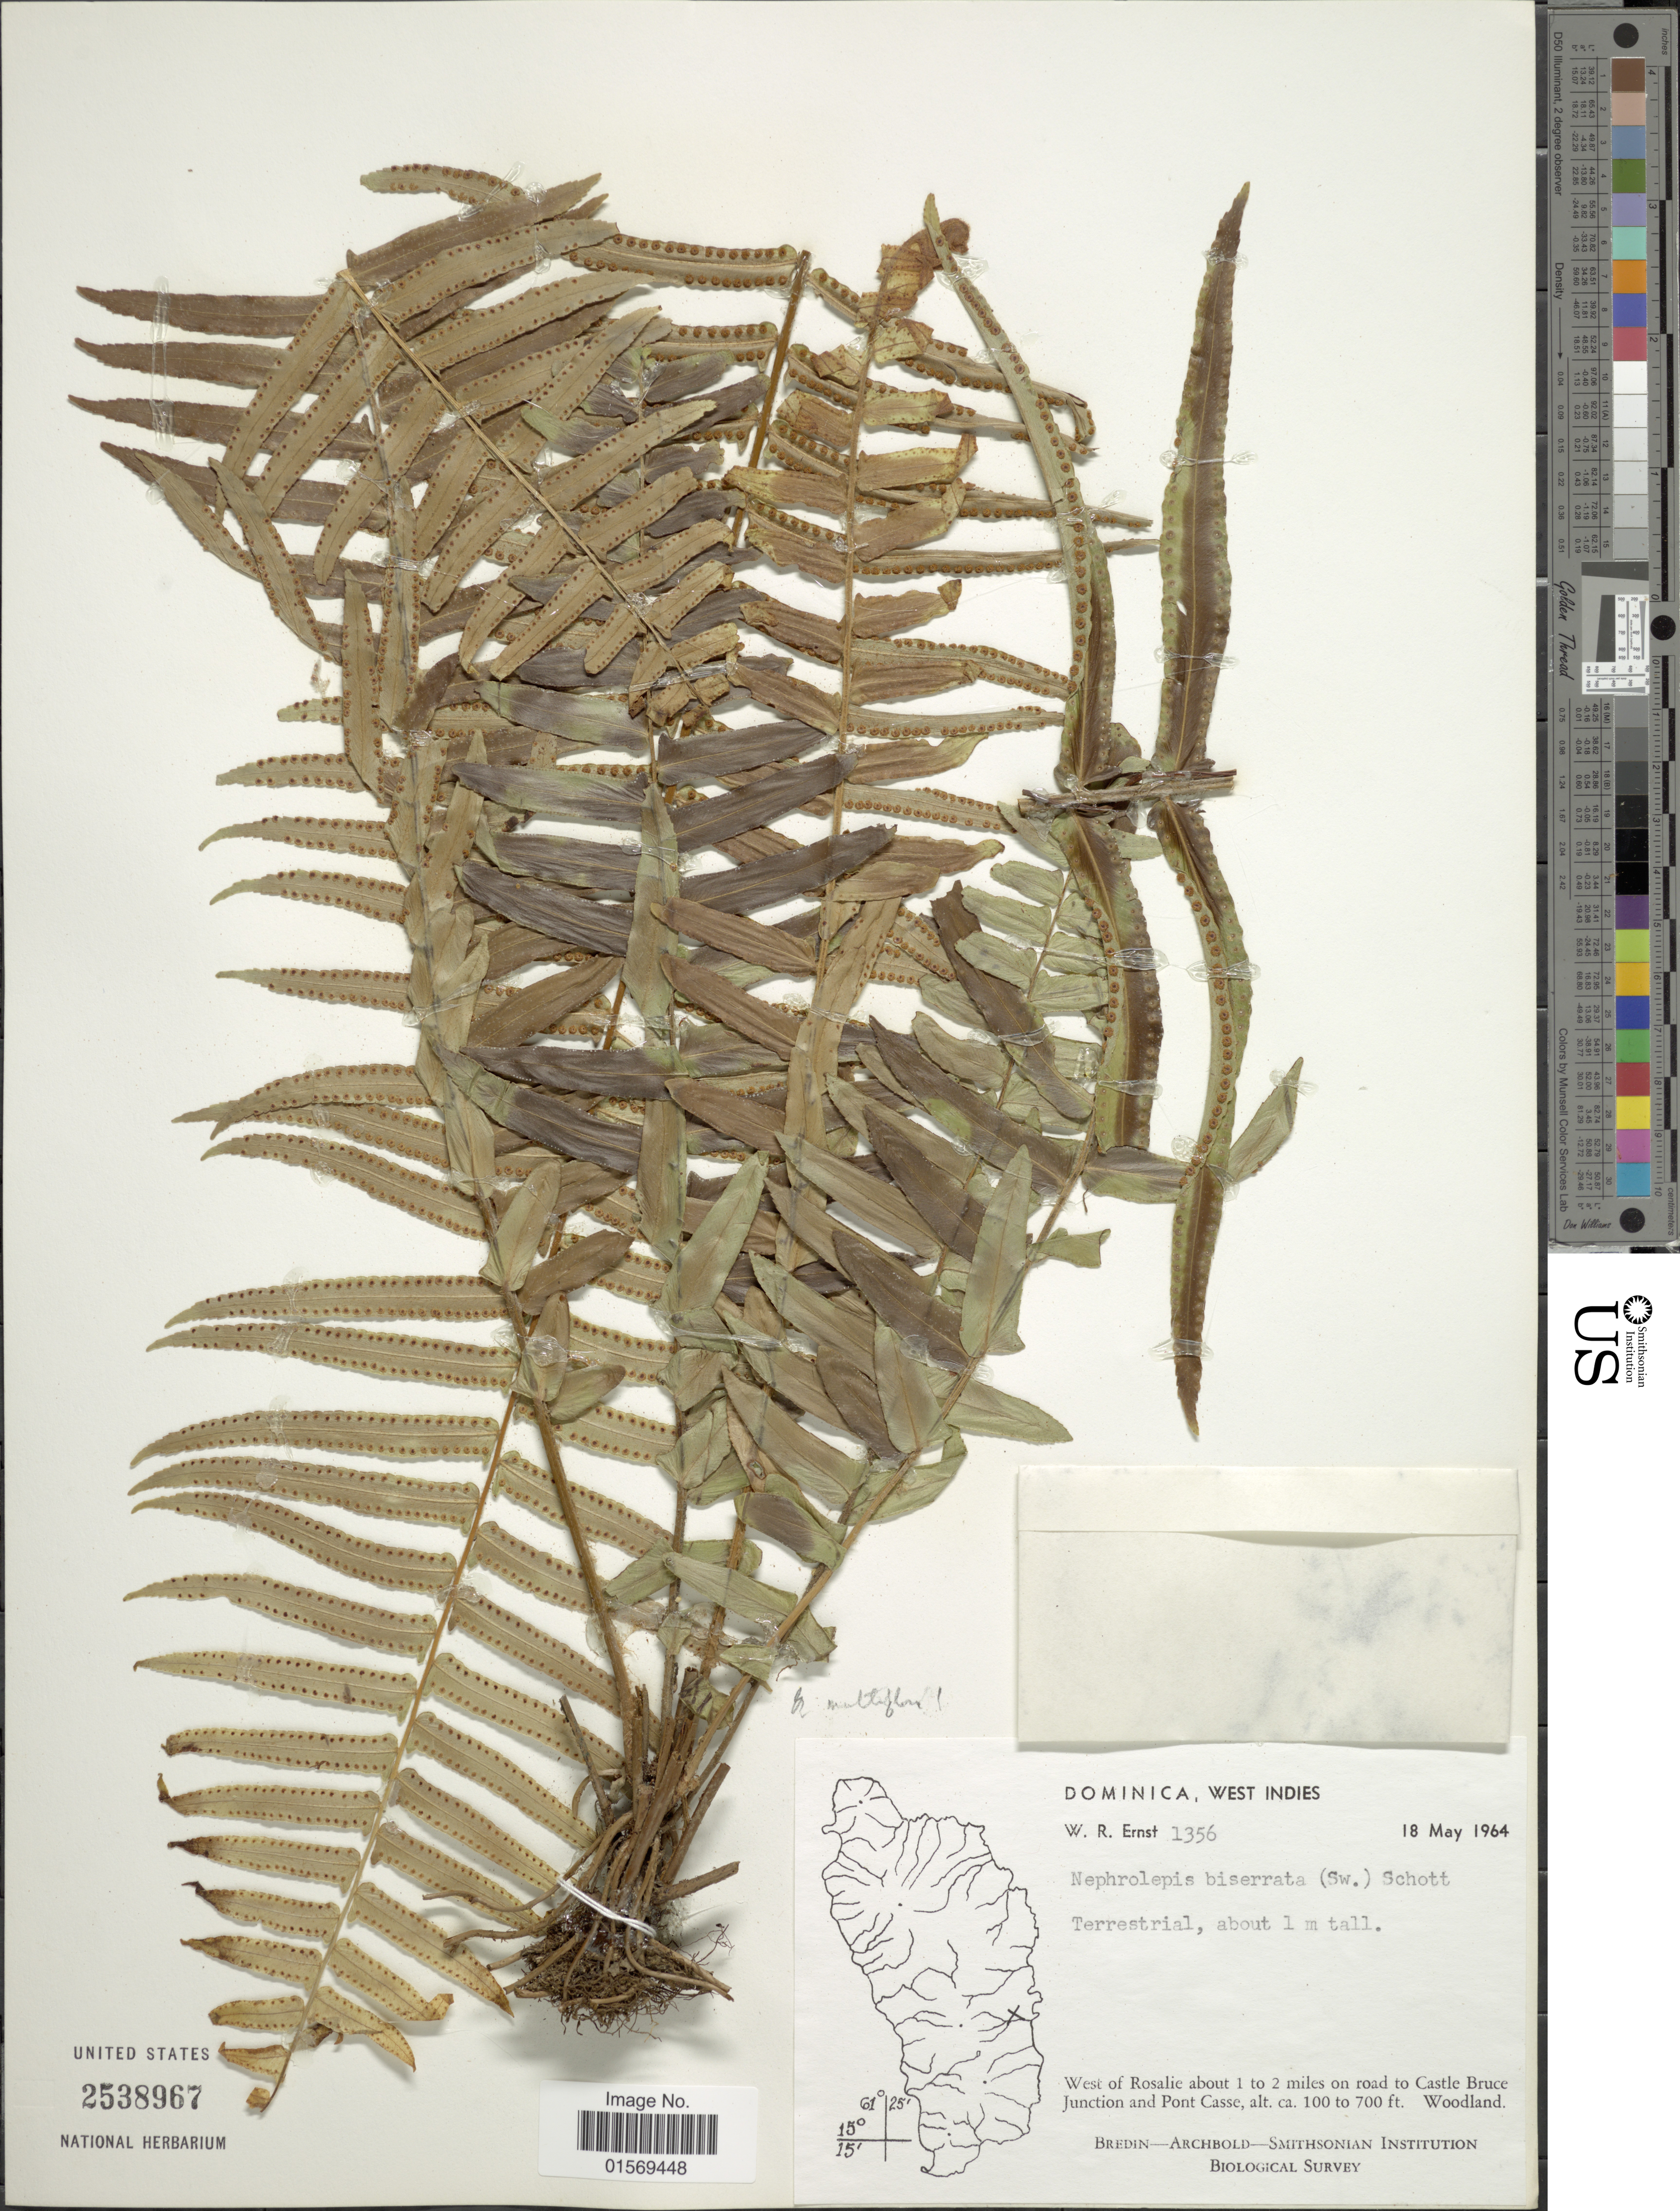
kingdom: Plantae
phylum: Tracheophyta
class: Polypodiopsida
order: Polypodiales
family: Nephrolepidaceae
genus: Nephrolepis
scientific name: Nephrolepis multiflora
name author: (Roxb.) F.M. Jarrett ex C.V. Morton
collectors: W. R. Ernst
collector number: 1356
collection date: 1964-05-18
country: Dominica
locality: Dominica, West Indies, West of Rosalic about 1 to 2 miles on road to Castle Bruce Junction and Pont Casse.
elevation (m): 30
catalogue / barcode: US 2538967